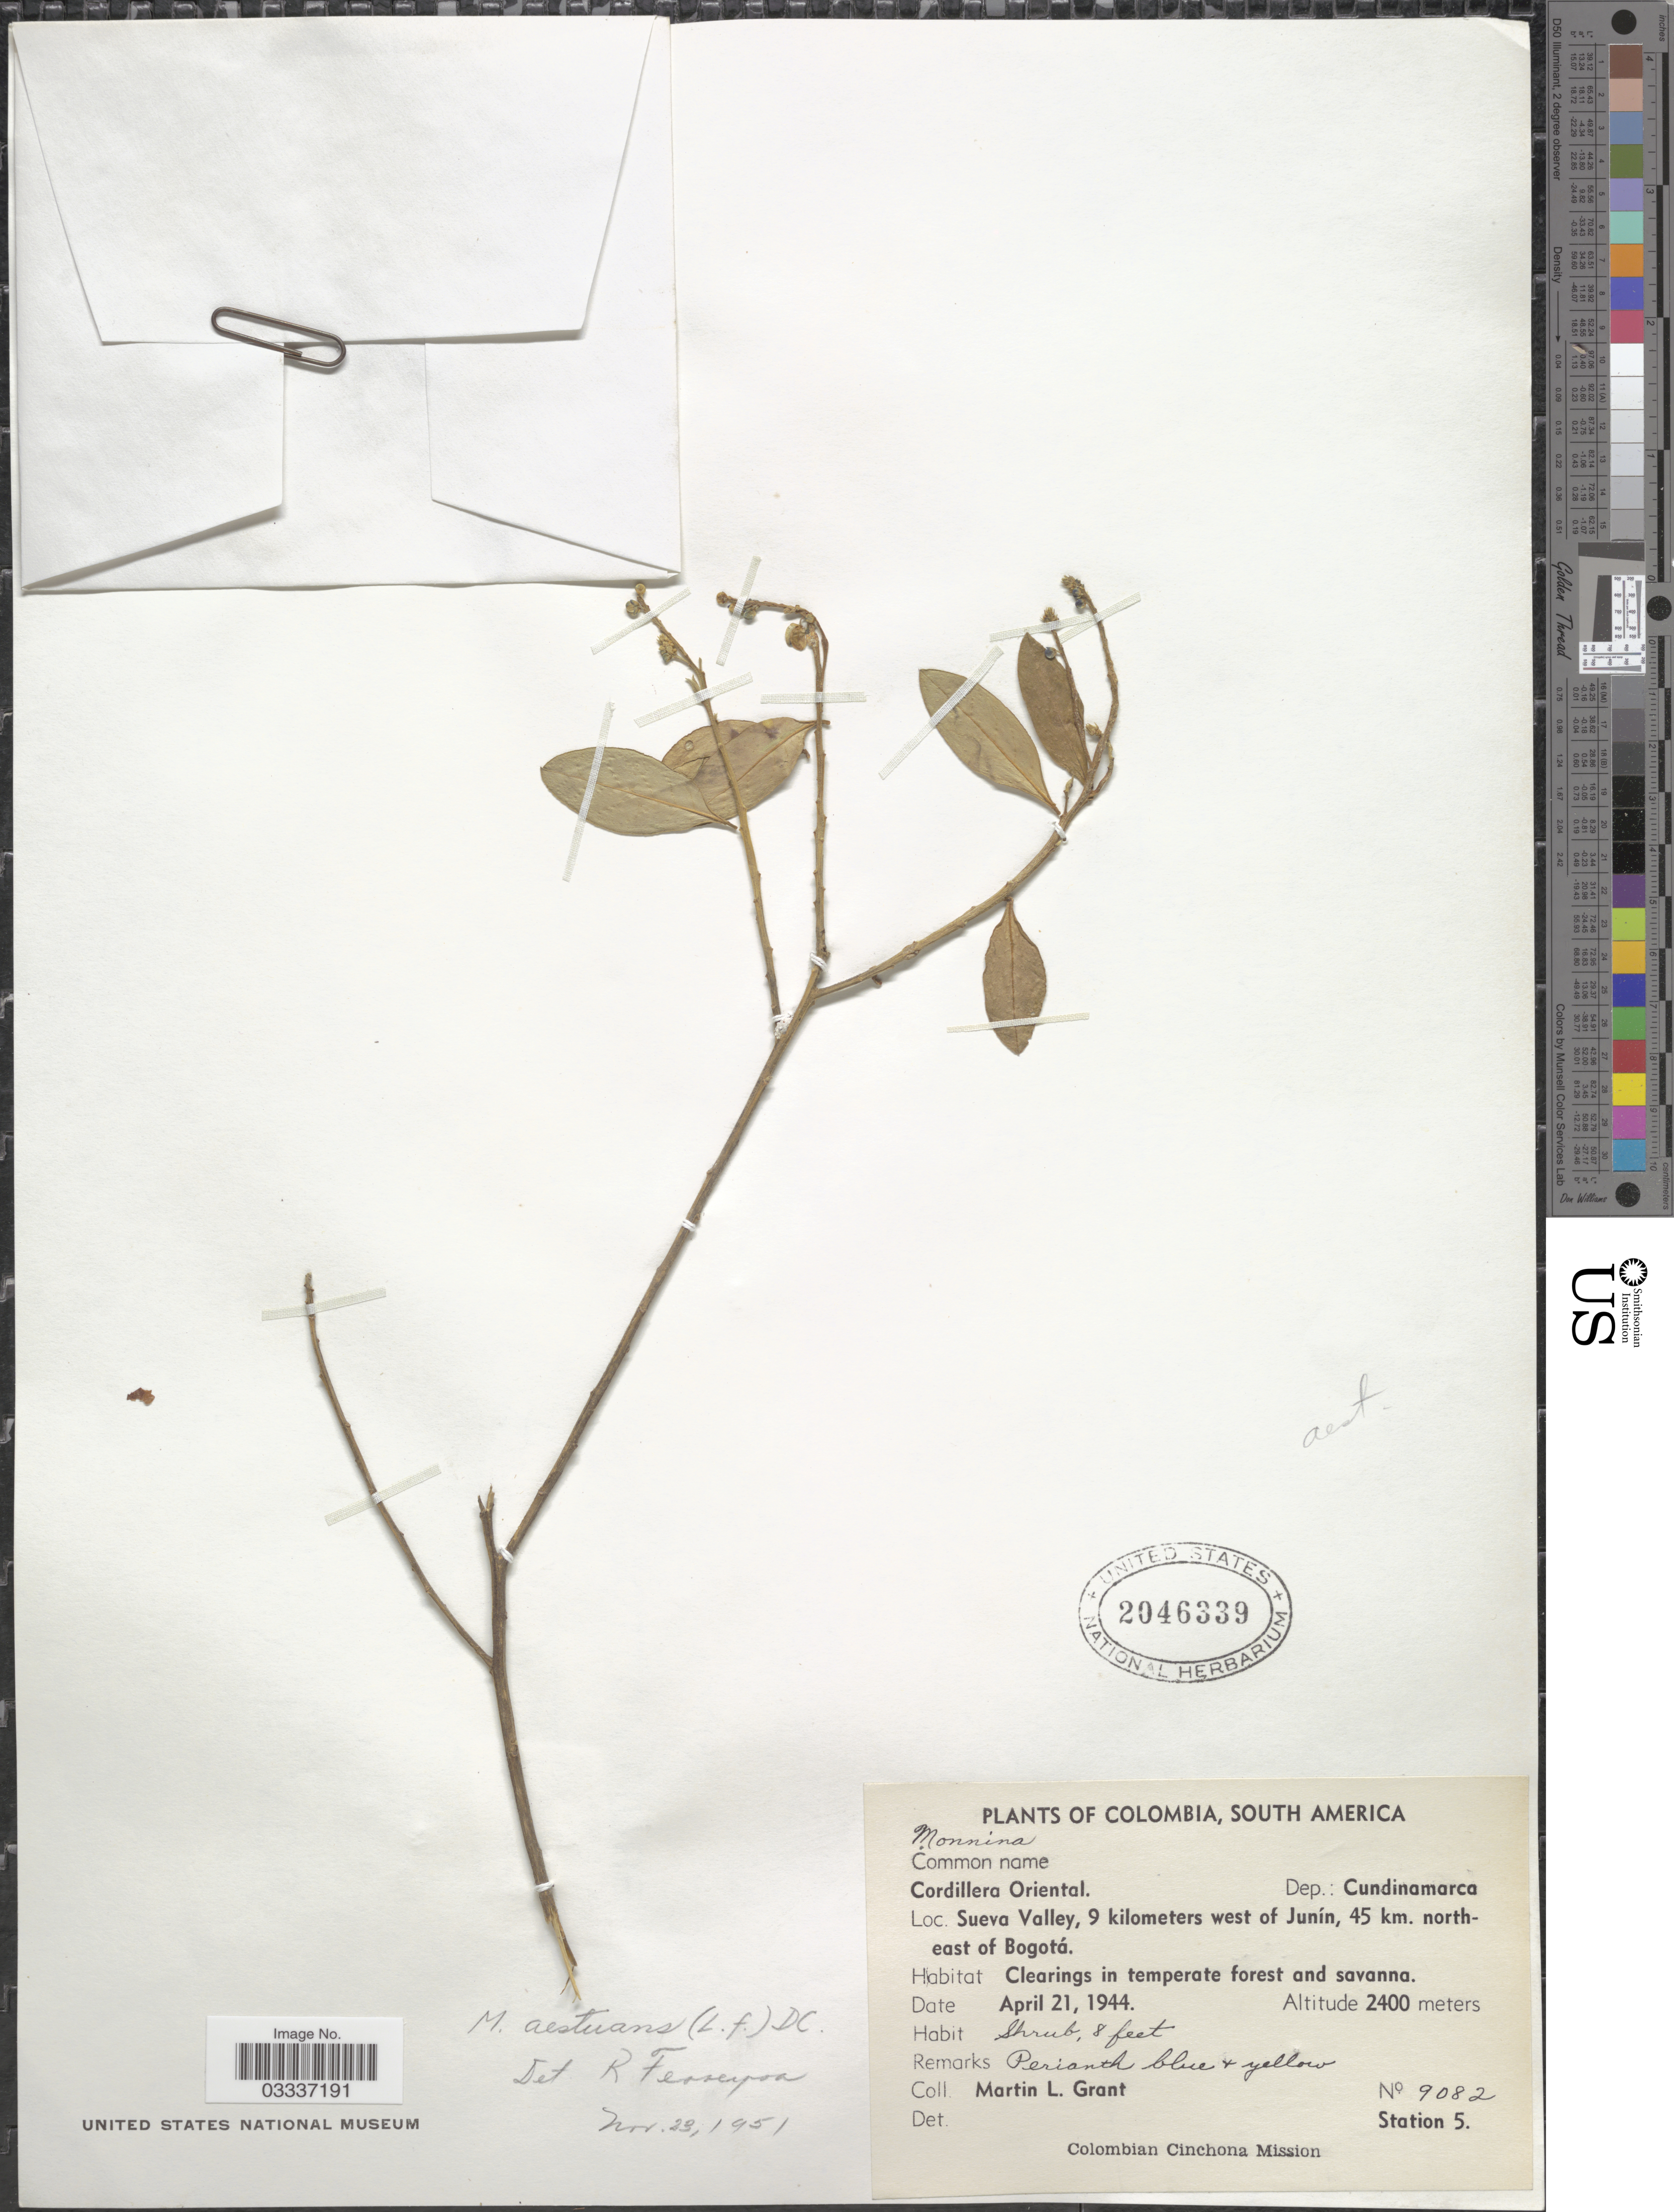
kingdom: Plantae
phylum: Tracheophyta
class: Magnoliopsida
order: Fabales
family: Polygalaceae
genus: Monnina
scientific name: Monnina aestuans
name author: (L. f.) DC.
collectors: M. L. Grant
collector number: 9082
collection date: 1944-04-21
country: Colombia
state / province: Cundinamarca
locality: Cordillera Oriental. Dep.: Cundinamarca. Sueva Valley, 9 kilometers west of Junín, 45 km. northeast of Bogotá.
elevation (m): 2400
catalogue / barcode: US 2046339